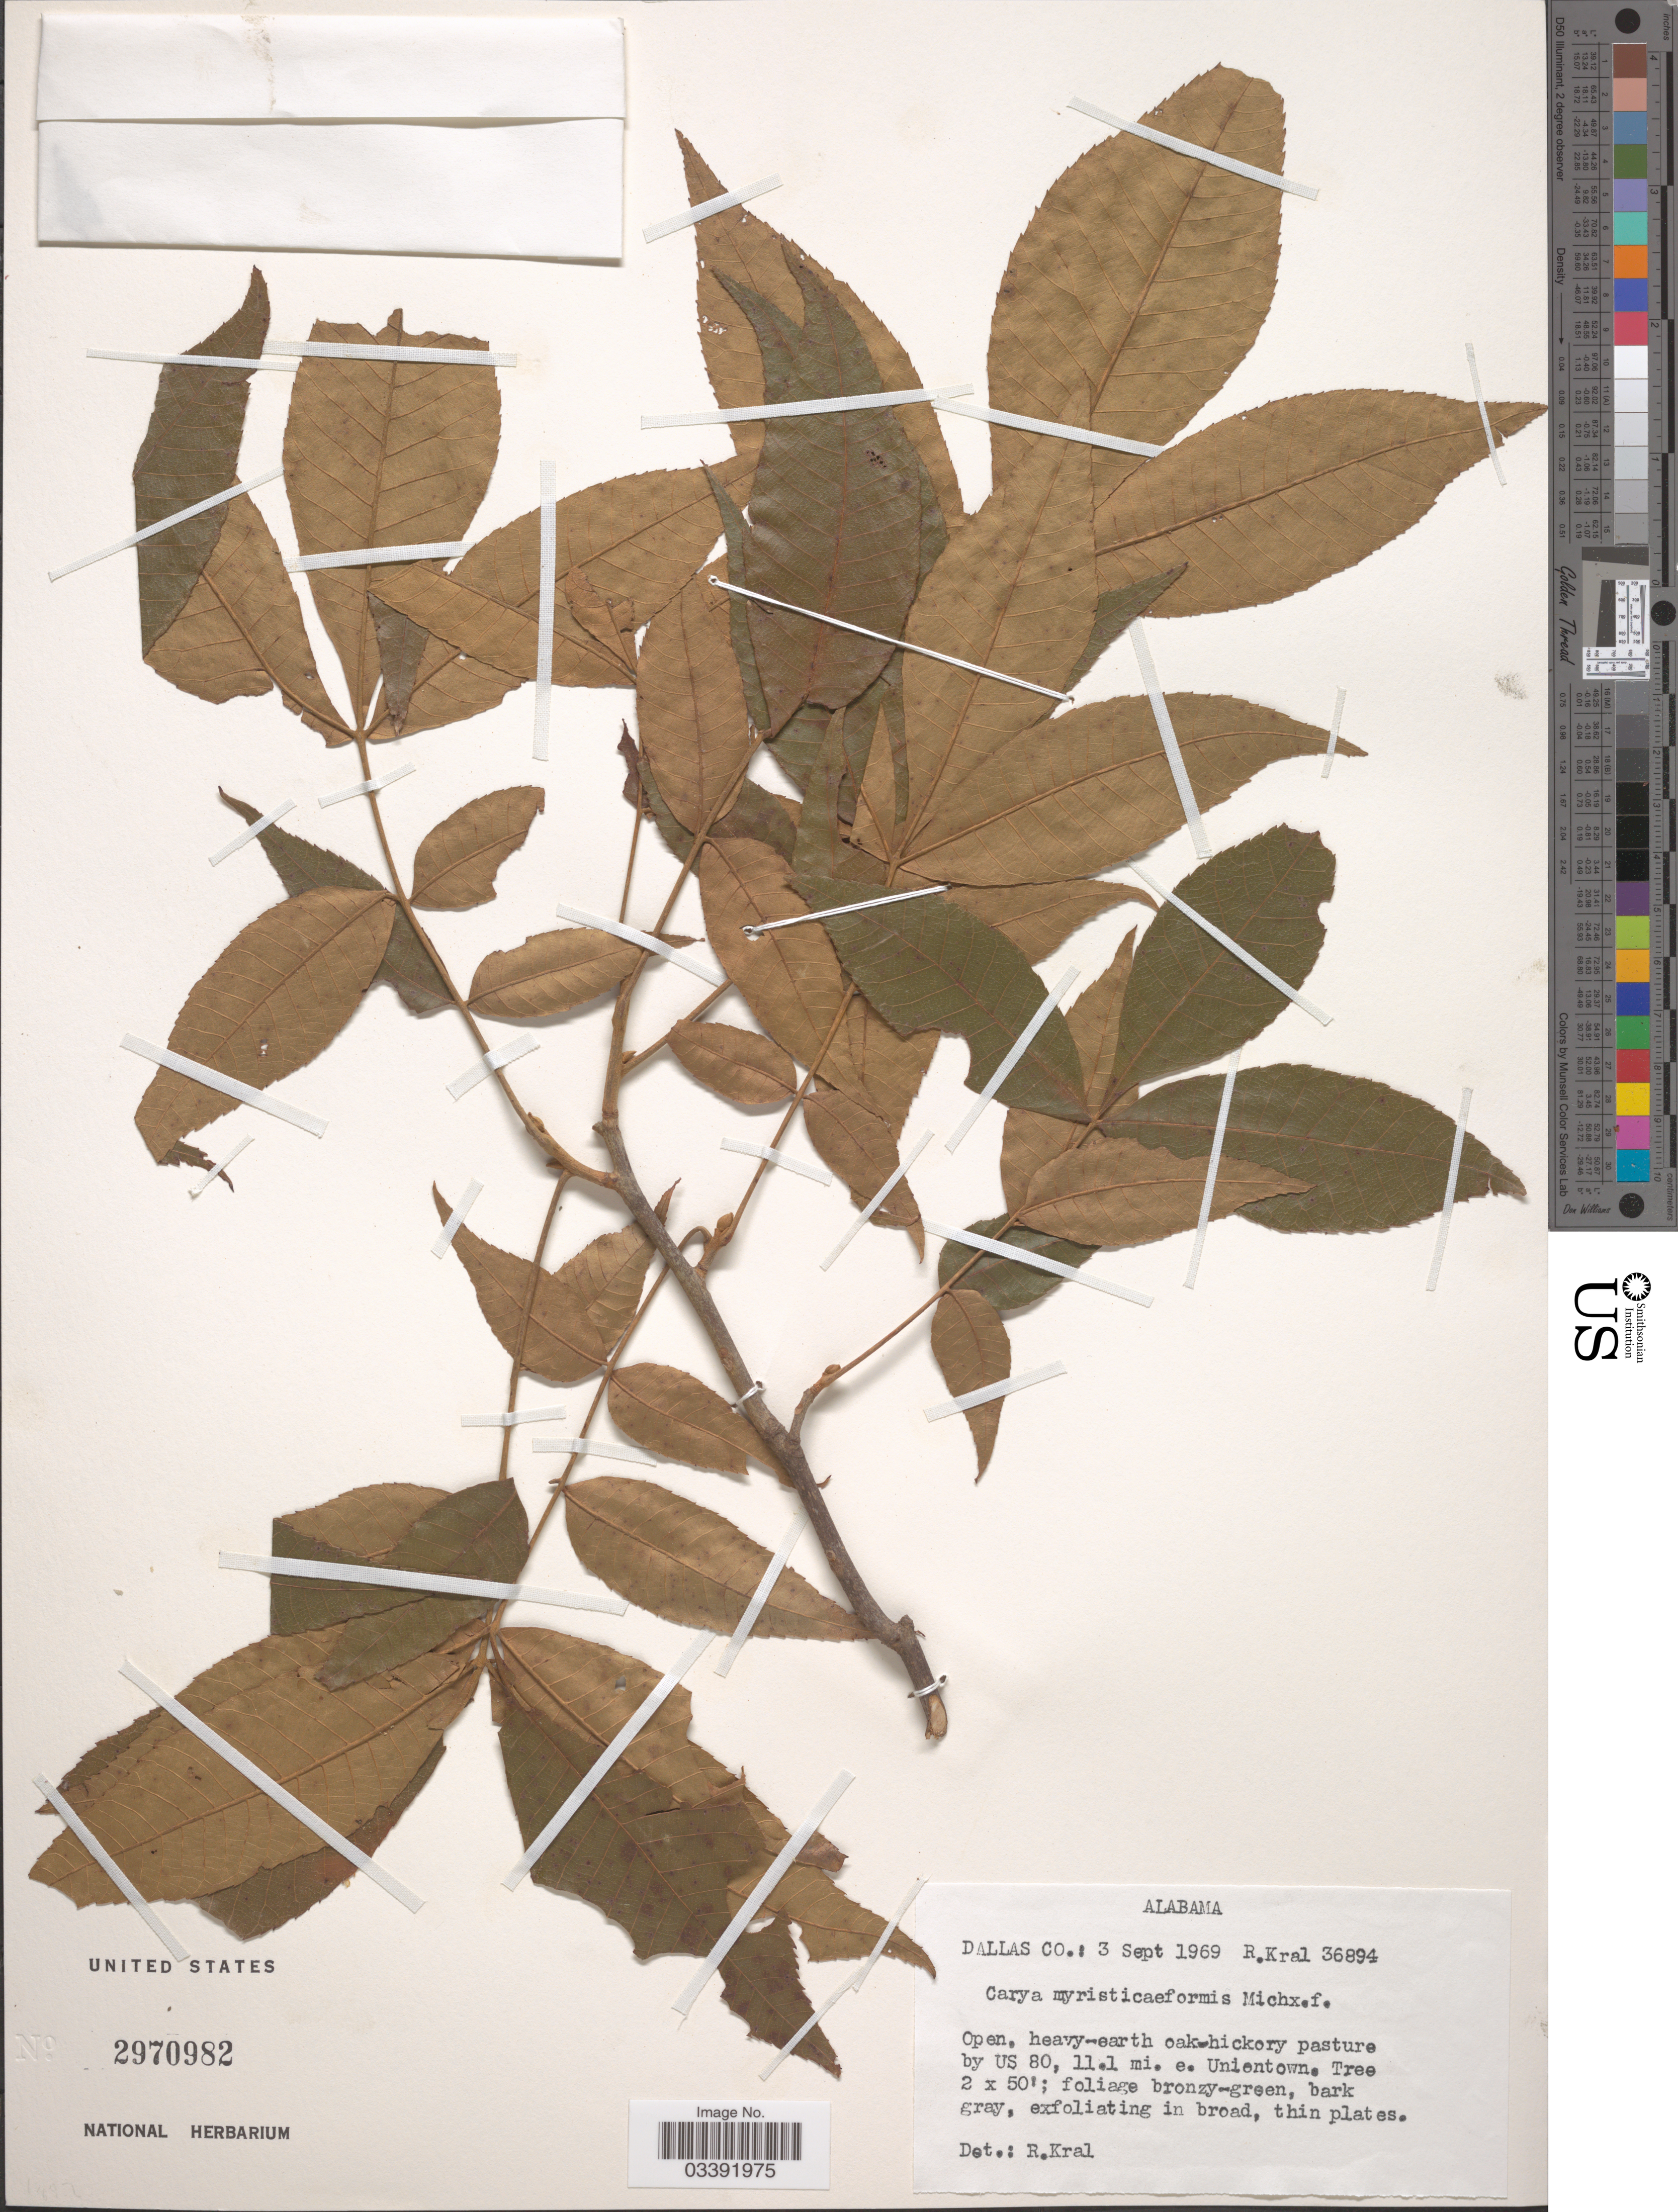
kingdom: Plantae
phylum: Tracheophyta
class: Magnoliopsida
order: Fagales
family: Juglandaceae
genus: Carya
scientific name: Carya myristiciformis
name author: (F. Michx.) Nutt.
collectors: R. Kral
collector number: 36894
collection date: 1969-09-03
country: United States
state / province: Alabama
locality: Dallas Co. By US 80, 11.1 mi. e. of Uniontown.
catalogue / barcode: US 2970982